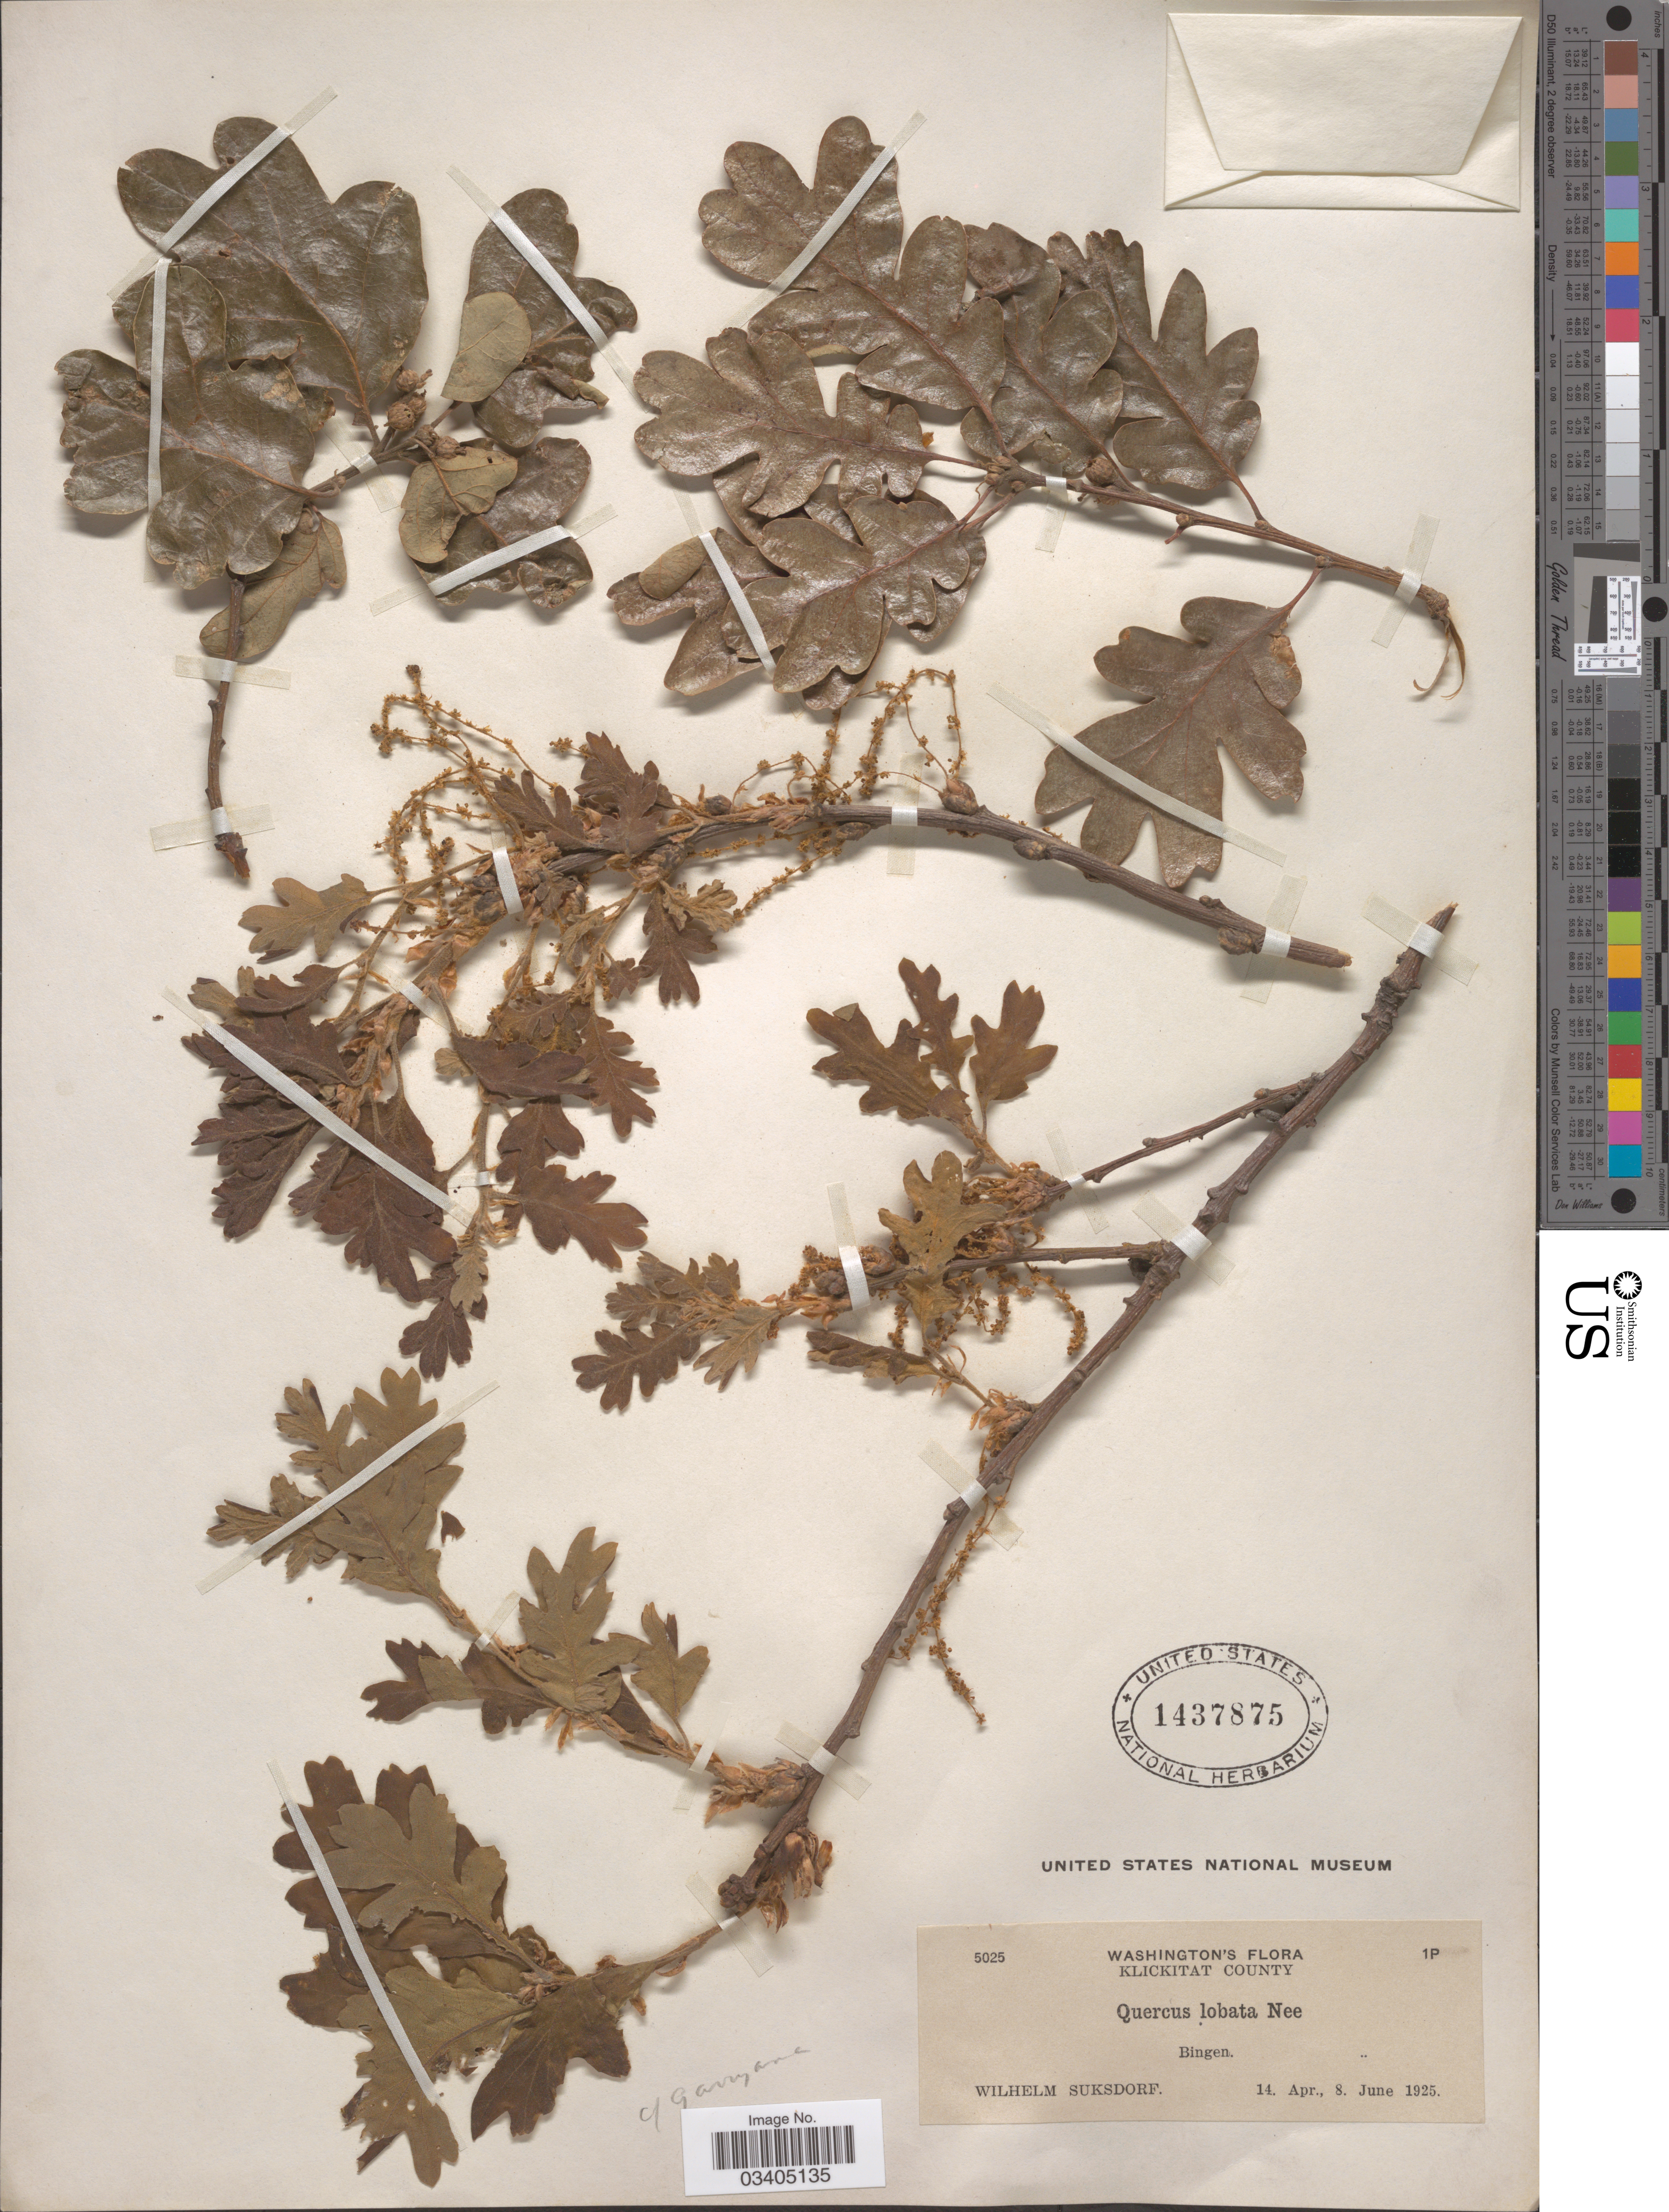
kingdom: Plantae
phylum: Tracheophyta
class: Magnoliopsida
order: Fagales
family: Fagaceae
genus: Quercus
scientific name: Quercus garryana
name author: Douglas ex Hook.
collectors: W. N. Suksdorf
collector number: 5025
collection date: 1925-04-14/1925-06-08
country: United States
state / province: Washington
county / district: Klickitat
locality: Klickitat County, Bingen.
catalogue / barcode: US 1437875